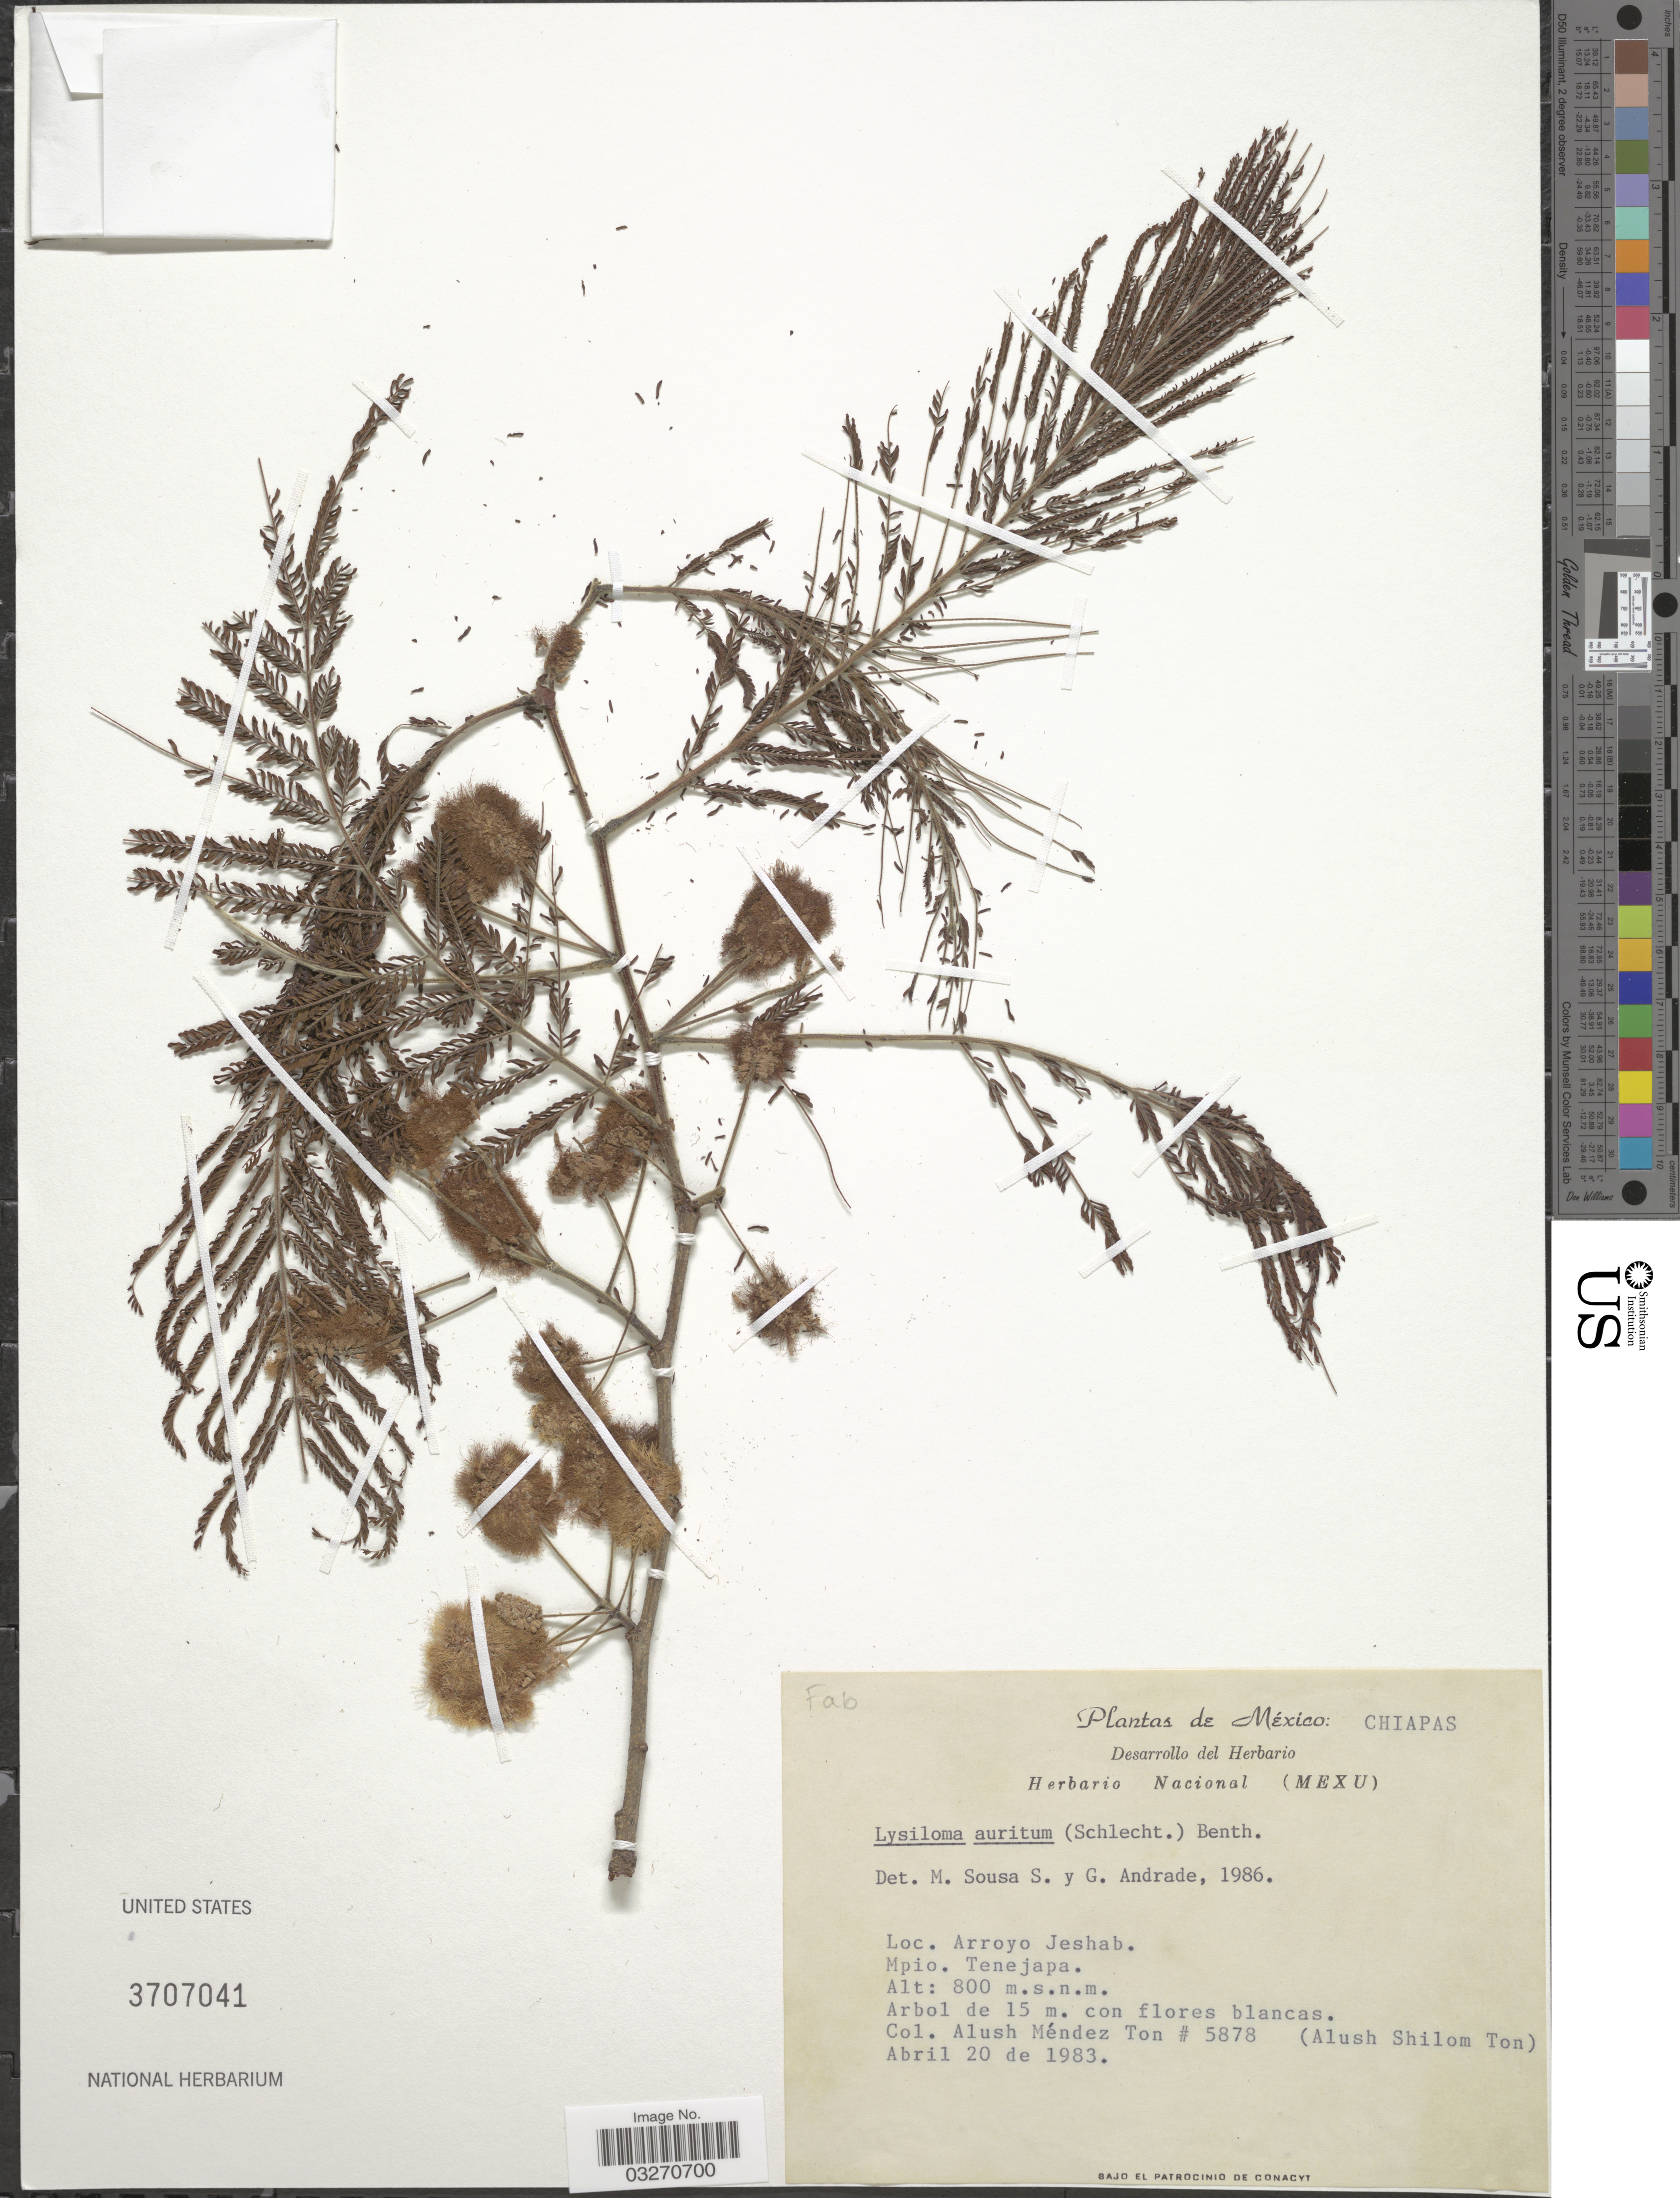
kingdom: Plantae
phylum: Tracheophyta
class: Magnoliopsida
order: Fabales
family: Fabaceae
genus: Lysiloma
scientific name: Lysiloma auritum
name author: (Schltdl.) Benth.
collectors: A. Méndez Ton & A. M. Ton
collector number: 5878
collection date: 1983-04-20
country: Mexico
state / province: Chiapas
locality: Arroyo Jeshab. Mpio. Tenejapa.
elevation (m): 800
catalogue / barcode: US 3707041